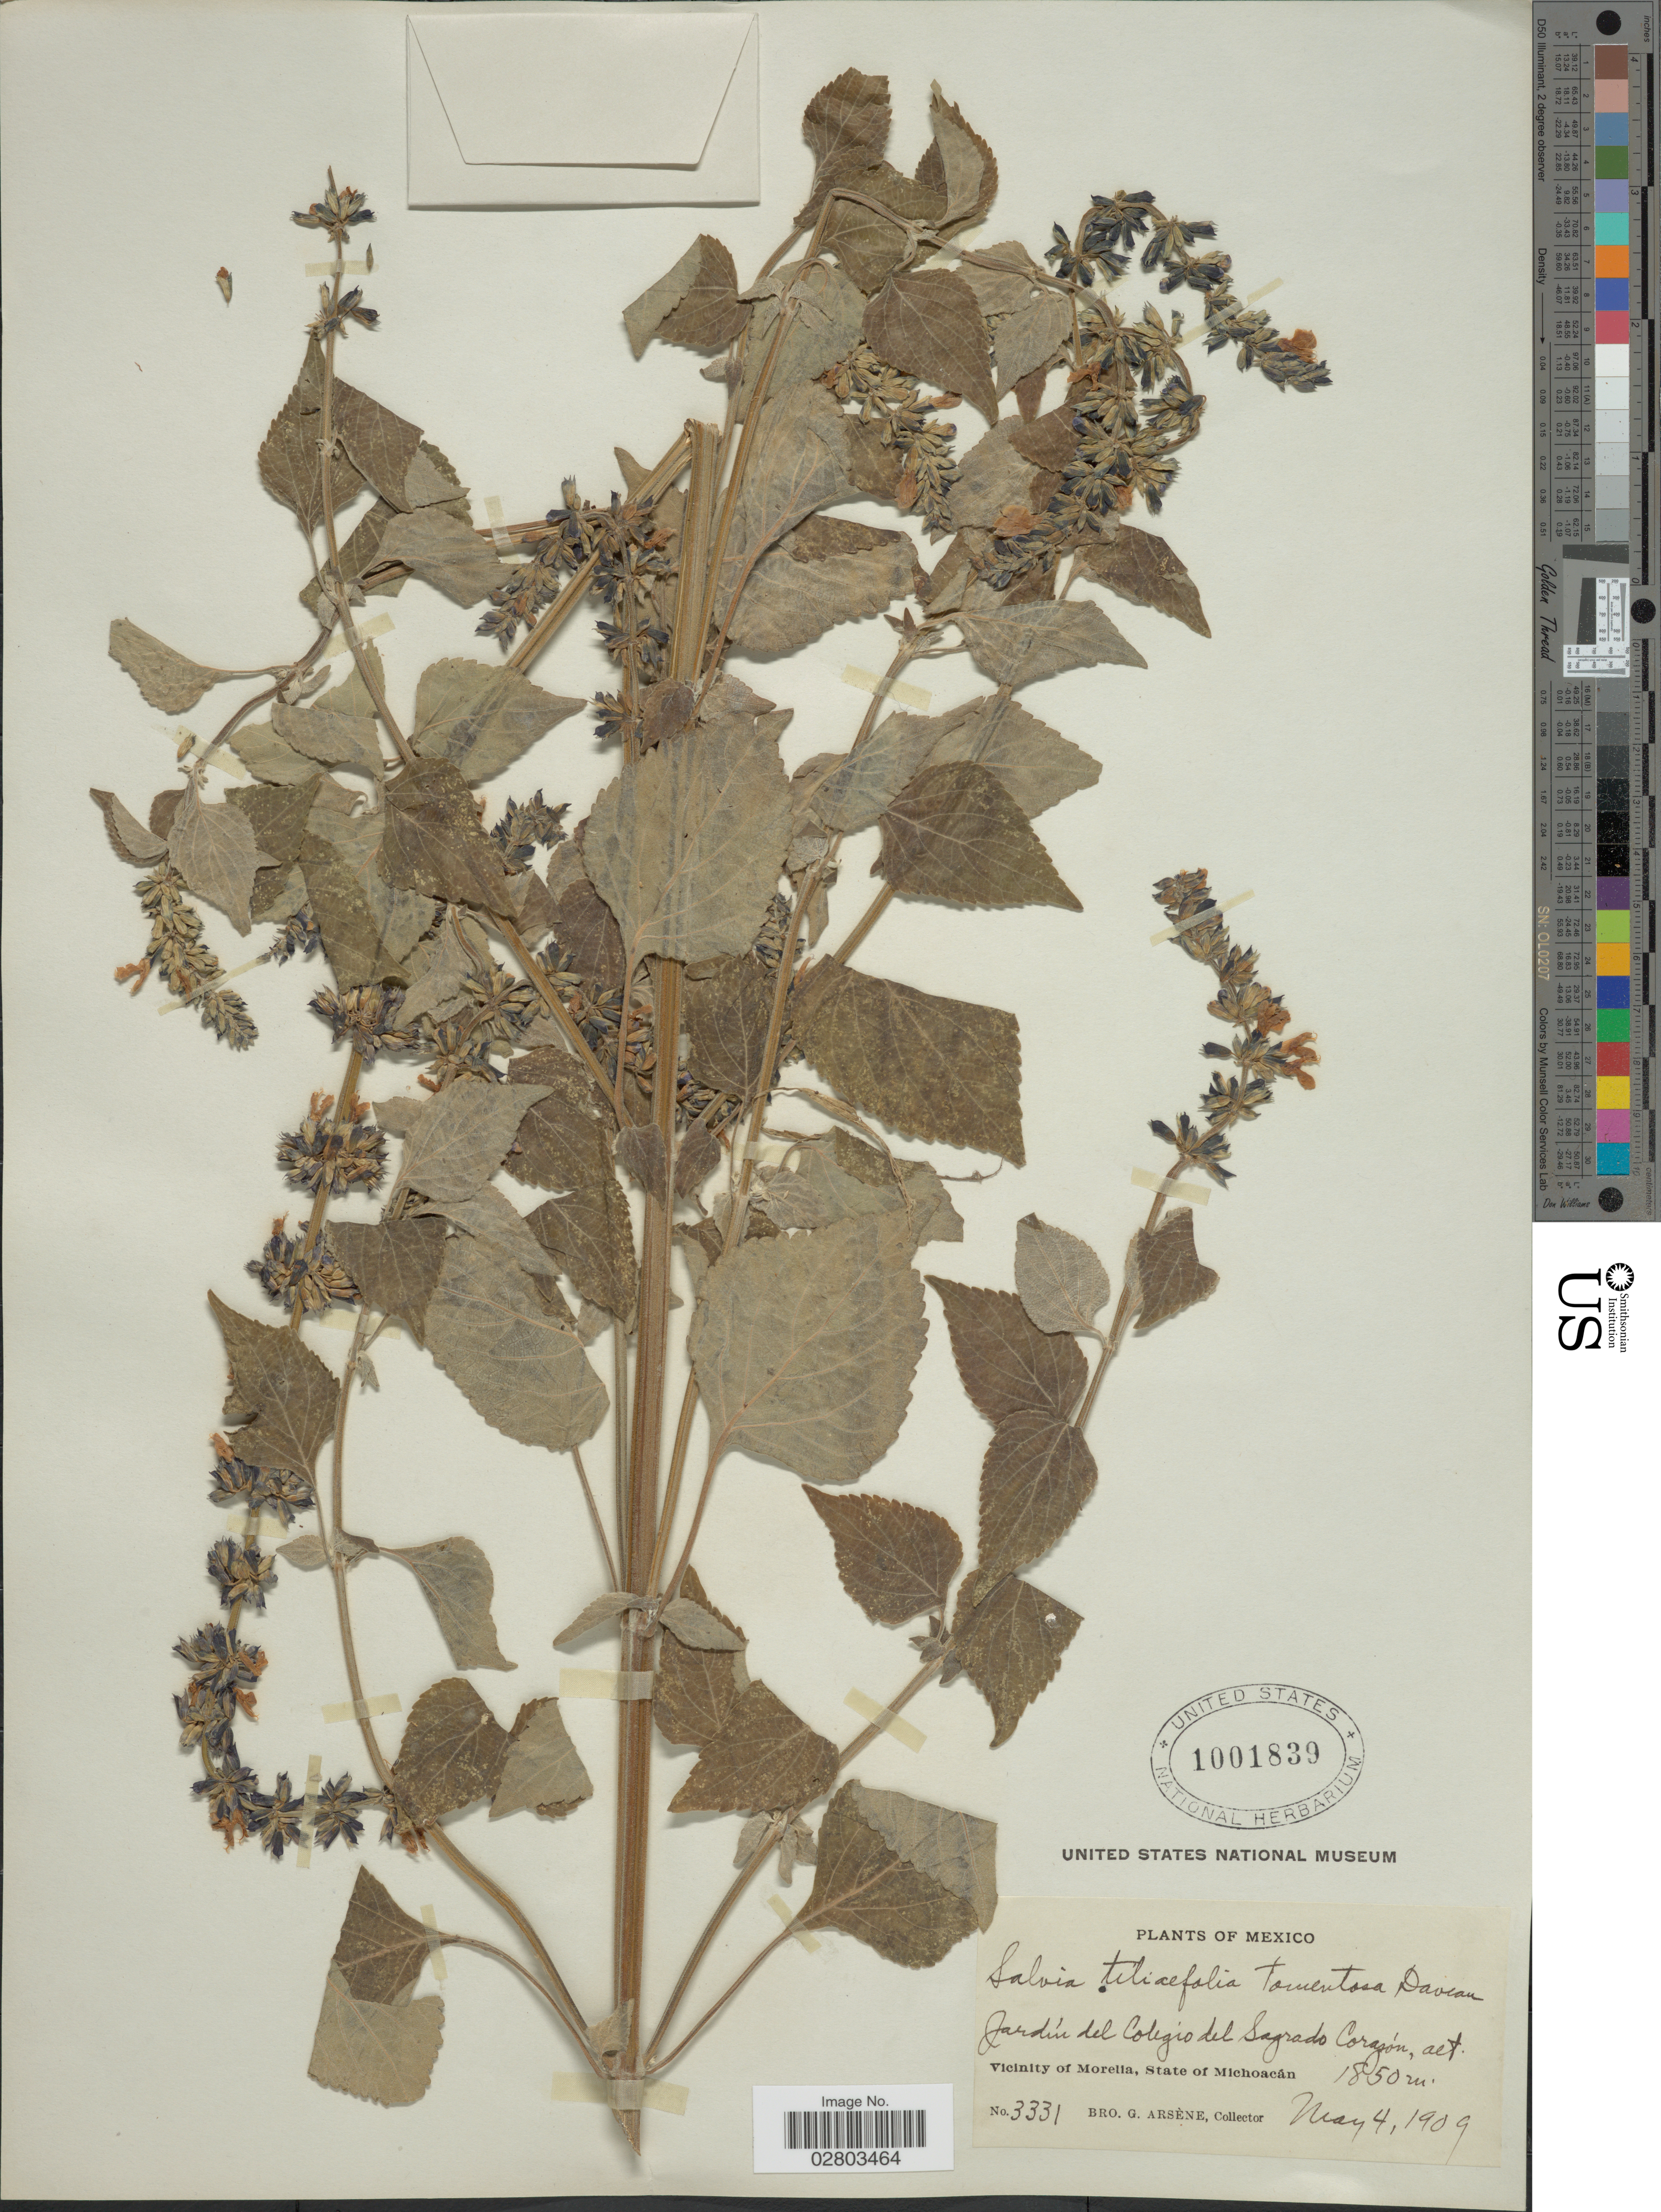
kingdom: Plantae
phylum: Tracheophyta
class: Magnoliopsida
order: Lamiales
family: Lamiaceae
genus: Salvia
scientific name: Salvia tiliifolia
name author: Vahl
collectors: Bro. G. Arsène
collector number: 3331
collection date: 1909-05-04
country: Mexico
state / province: Michoacán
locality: Jardín del Colegio del Sagrado Corazón, Vicinity of Morelia.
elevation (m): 1850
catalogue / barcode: US 1001839